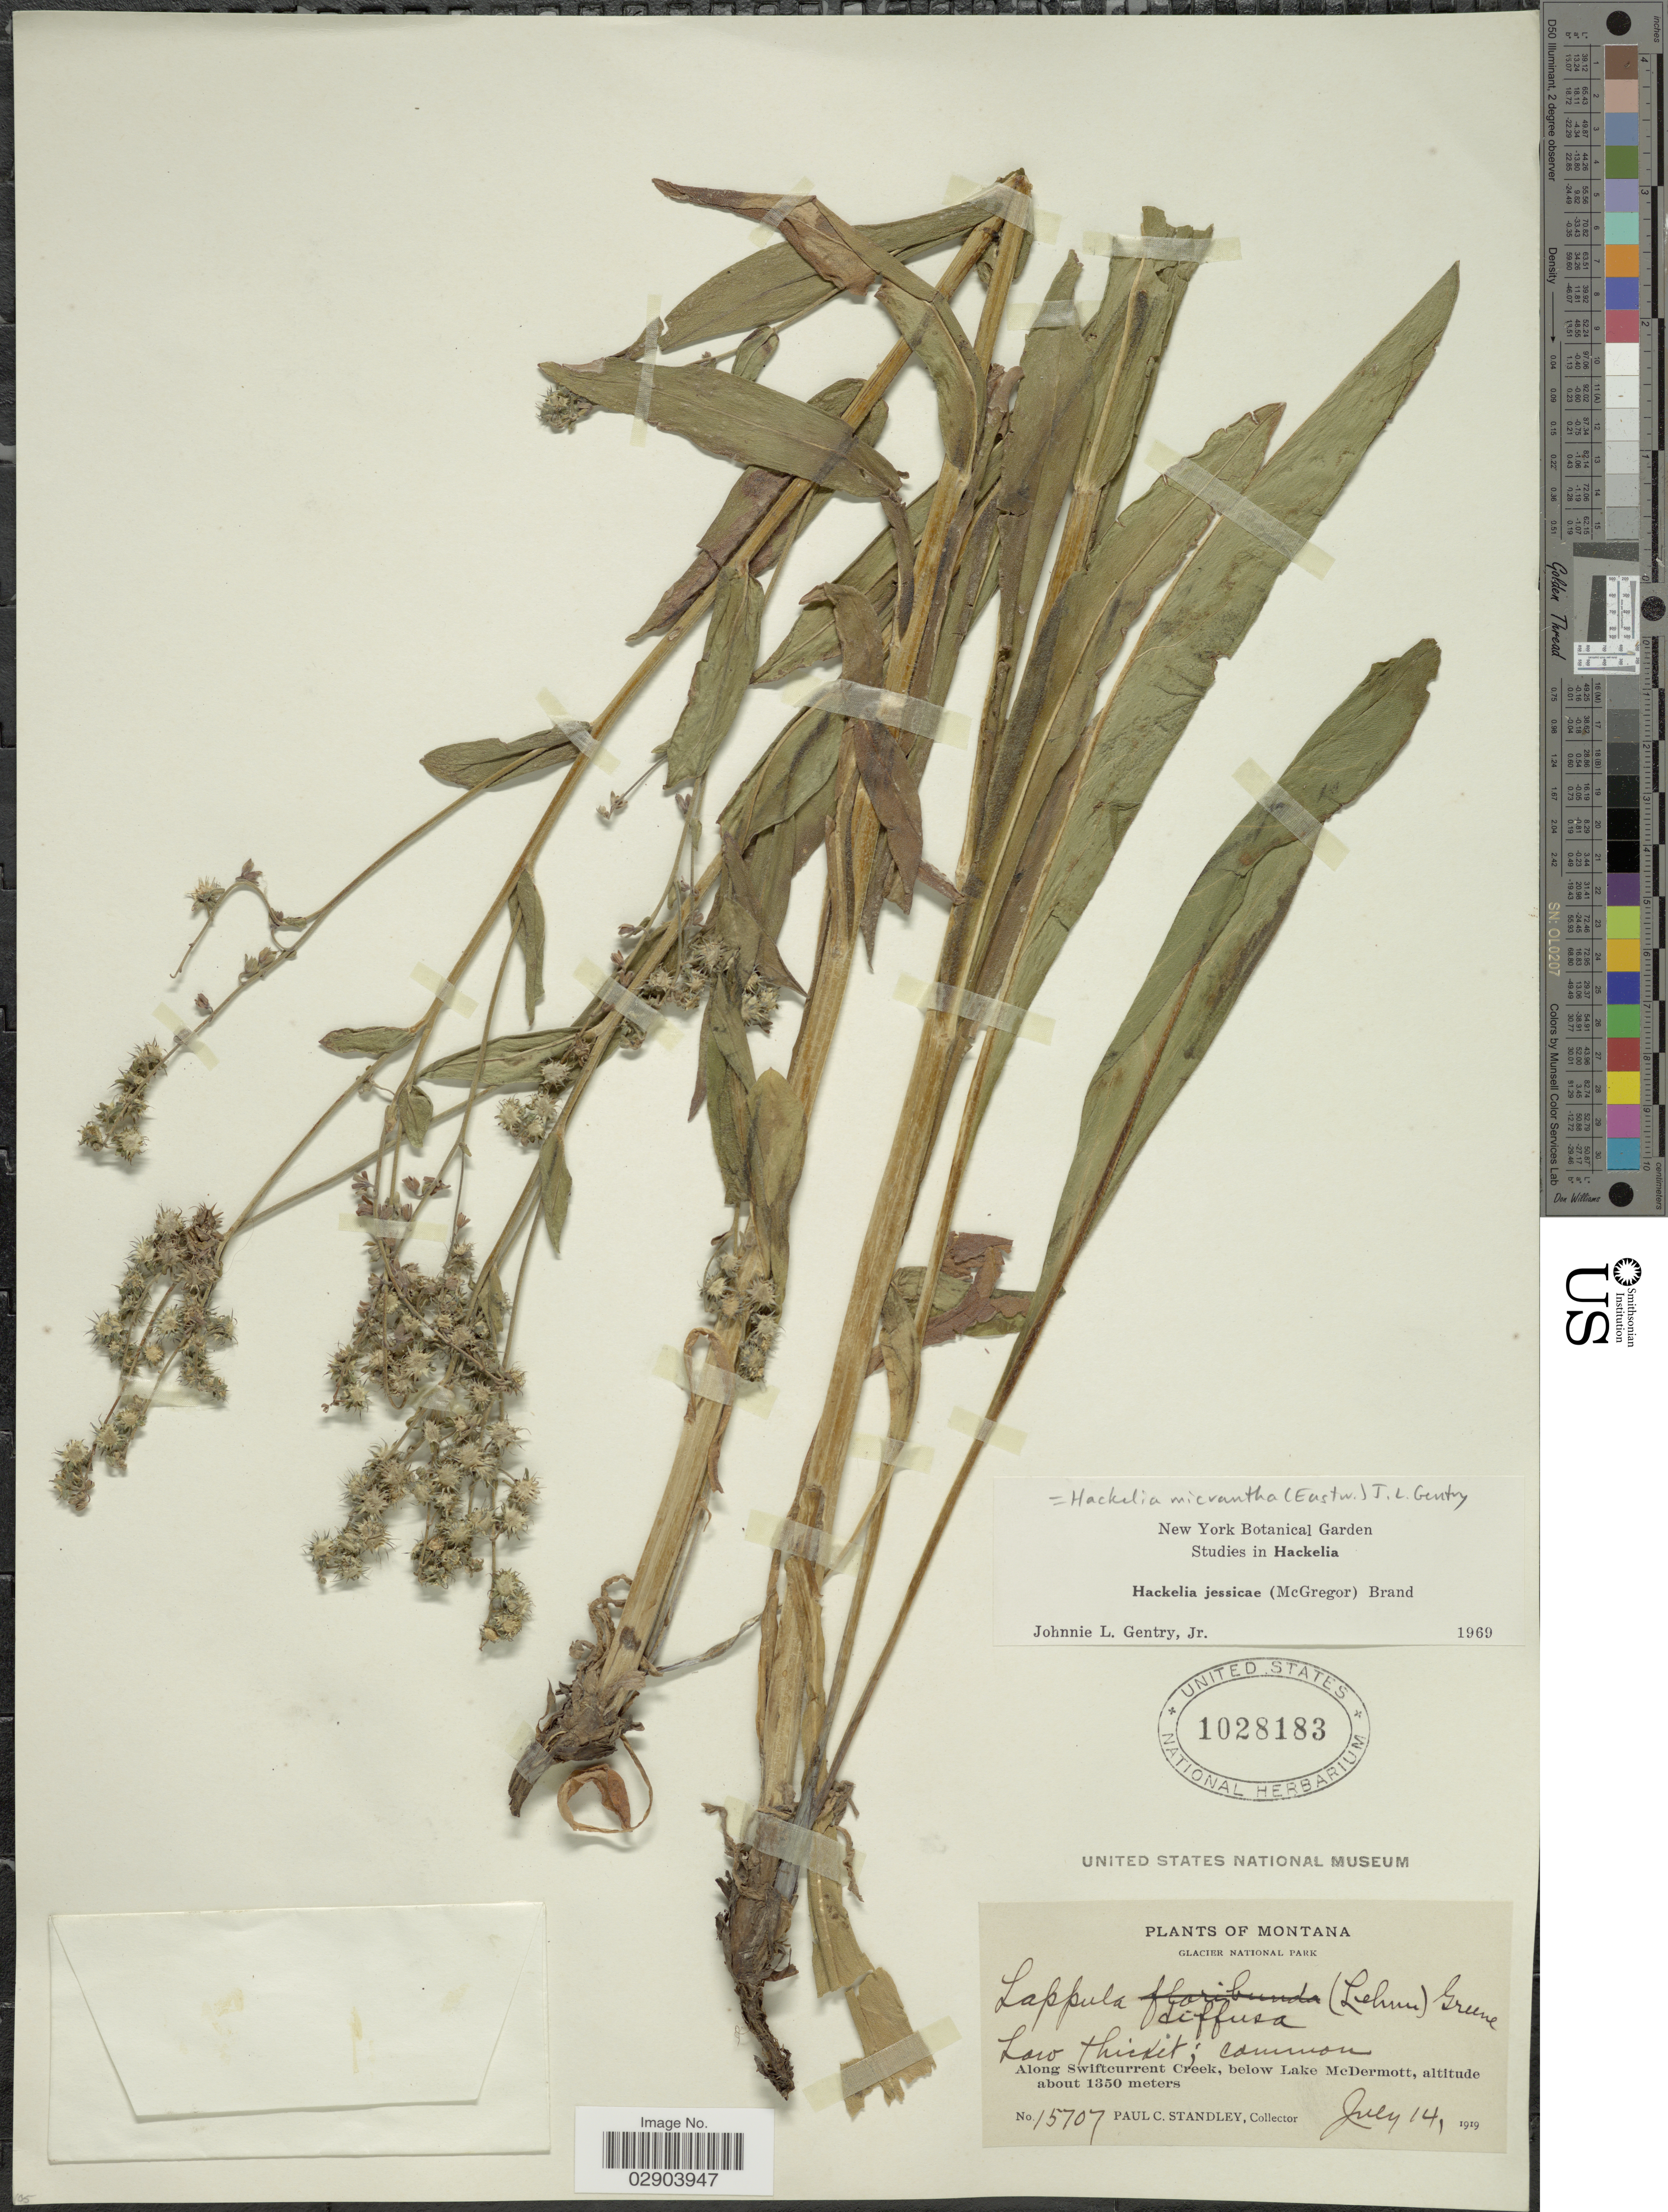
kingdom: Plantae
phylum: Tracheophyta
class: Magnoliopsida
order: Boraginales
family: Boraginaceae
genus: Hackelia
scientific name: Hackelia micrantha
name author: (Eastw.) J.L. Gentry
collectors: P. C. Standley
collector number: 15707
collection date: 1919-07-14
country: United States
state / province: Montana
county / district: Glacier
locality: Glacier National Park. Along Swiftcurrent Creek, below Lake McDermott.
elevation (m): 1350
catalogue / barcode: US 1028183